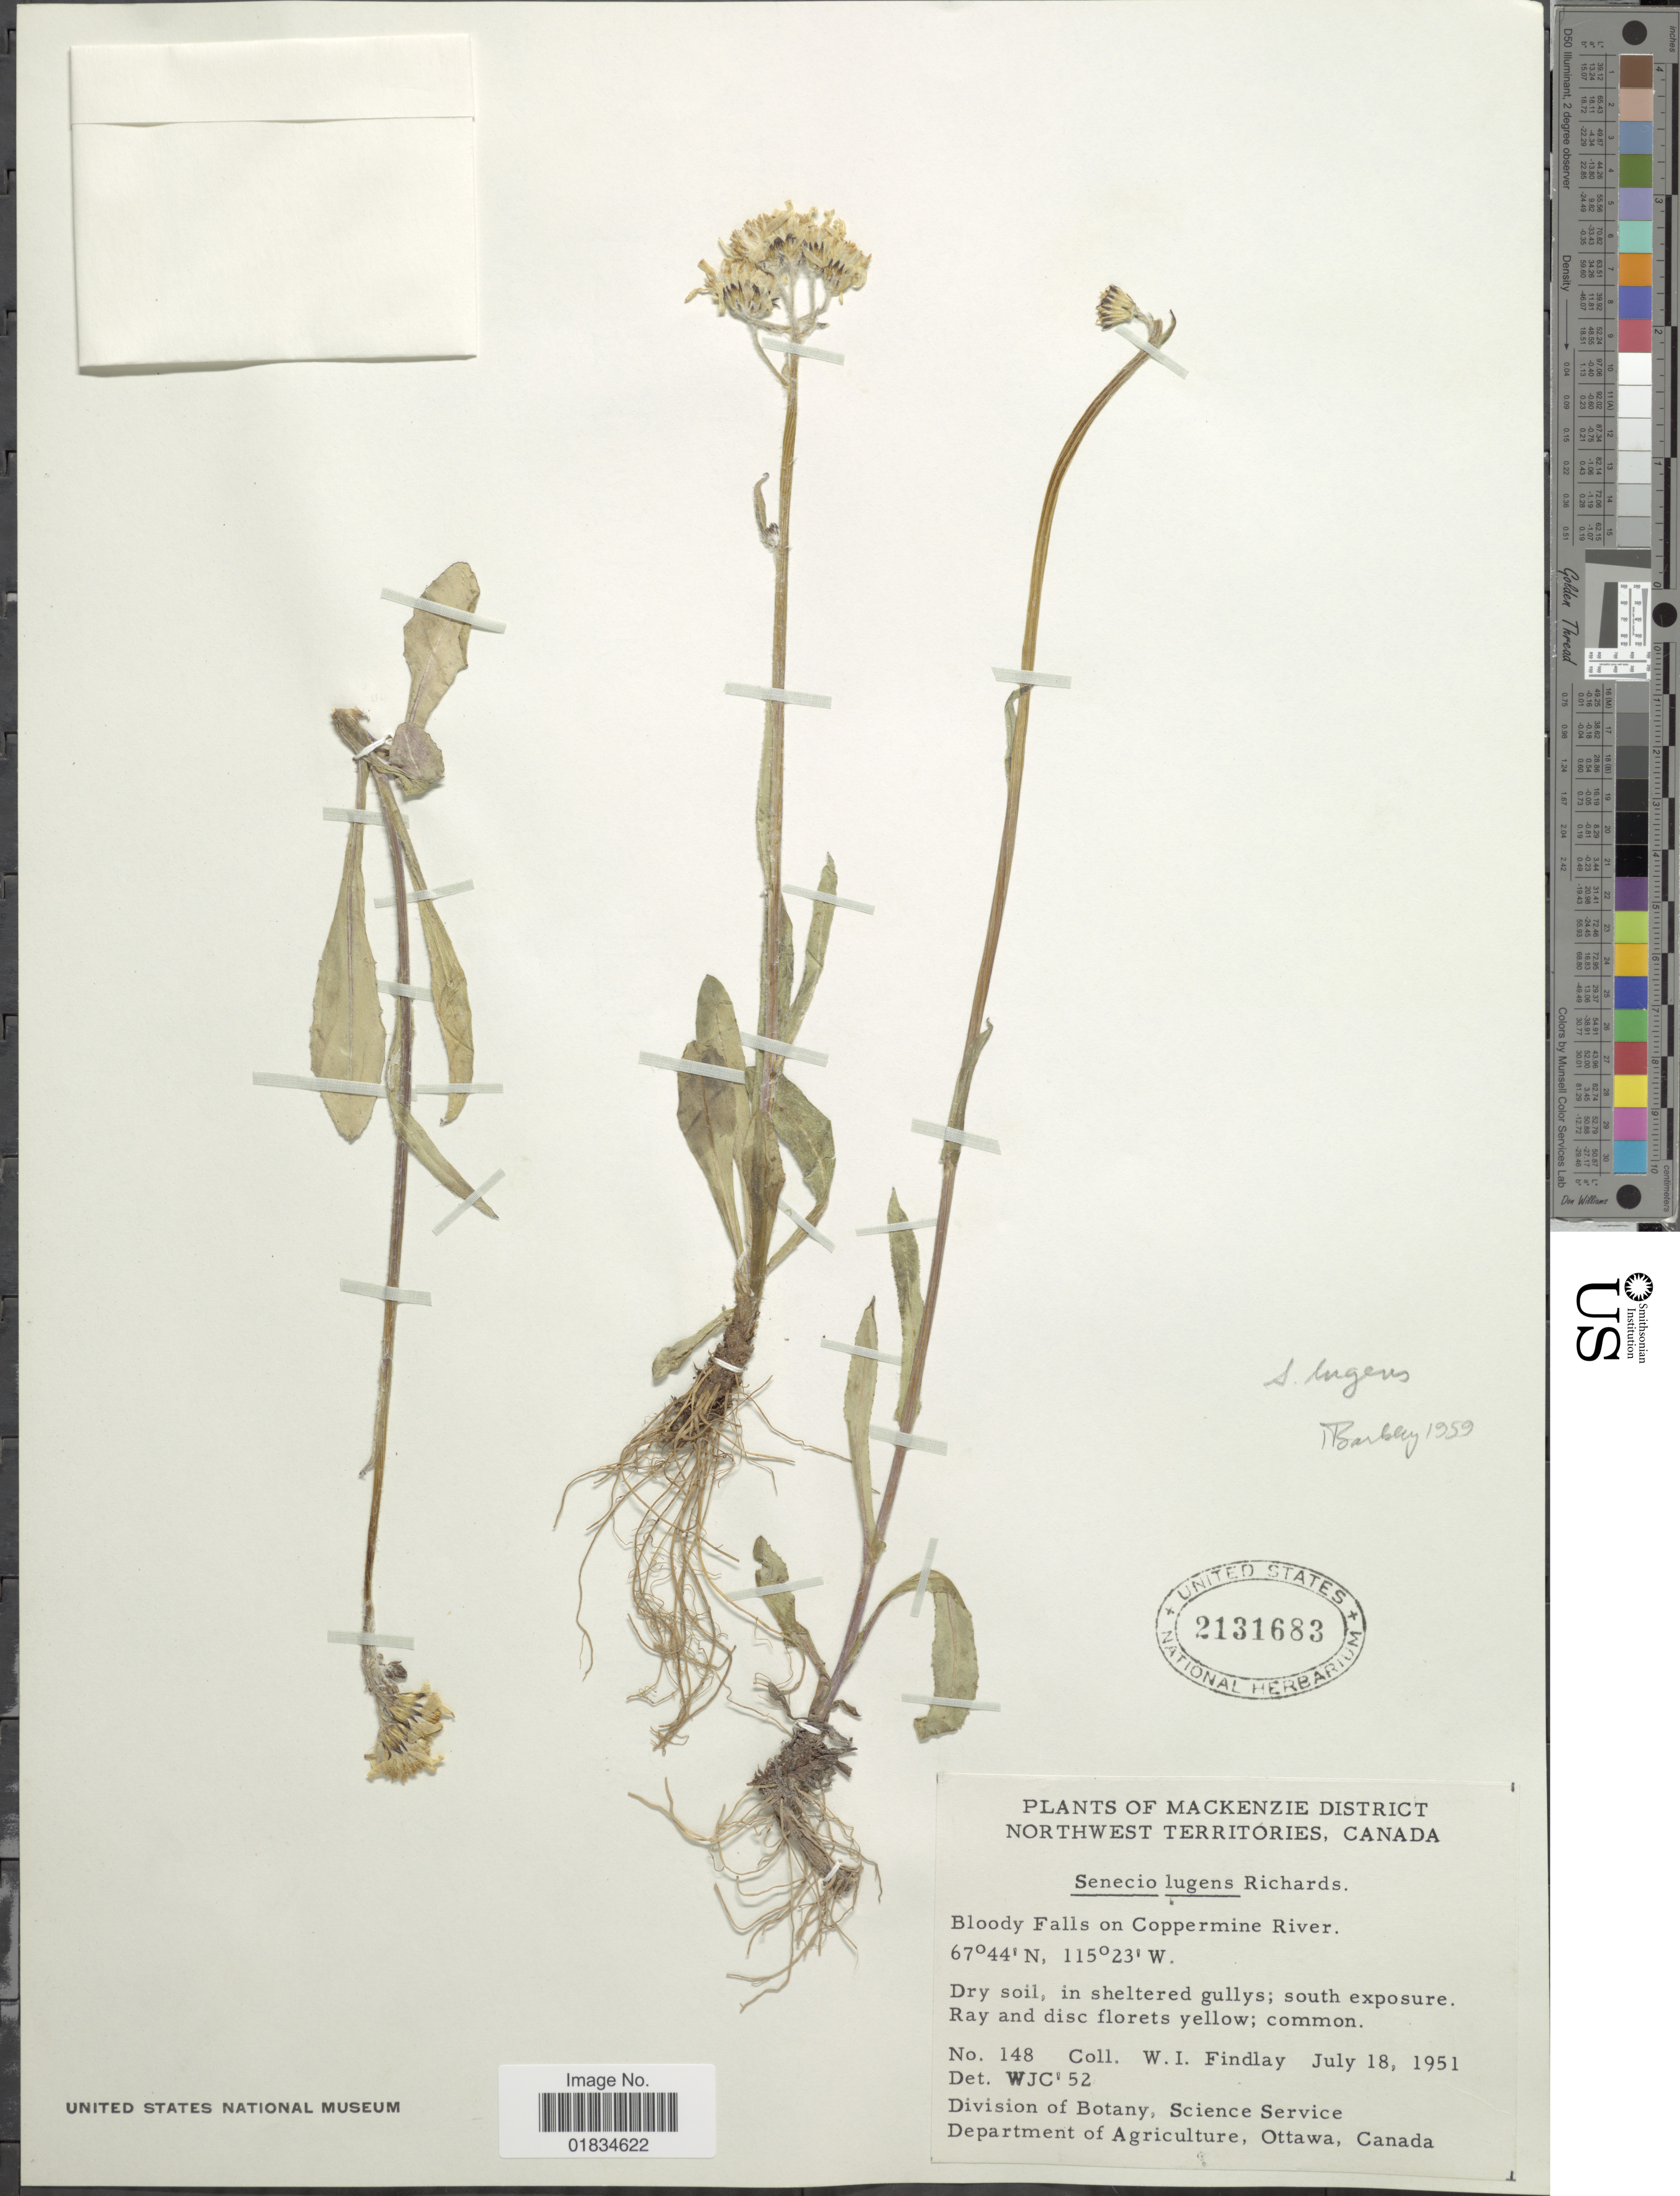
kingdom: Plantae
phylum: Tracheophyta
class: Magnoliopsida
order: Asterales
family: Asteraceae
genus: Senecio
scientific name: Senecio lugens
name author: Richardson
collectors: W. Findlay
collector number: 148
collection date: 1951-07-18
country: Canada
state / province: Northwest Territories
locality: Mackenzie District. Bloody Falls on Coppermine River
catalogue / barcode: US 2131683